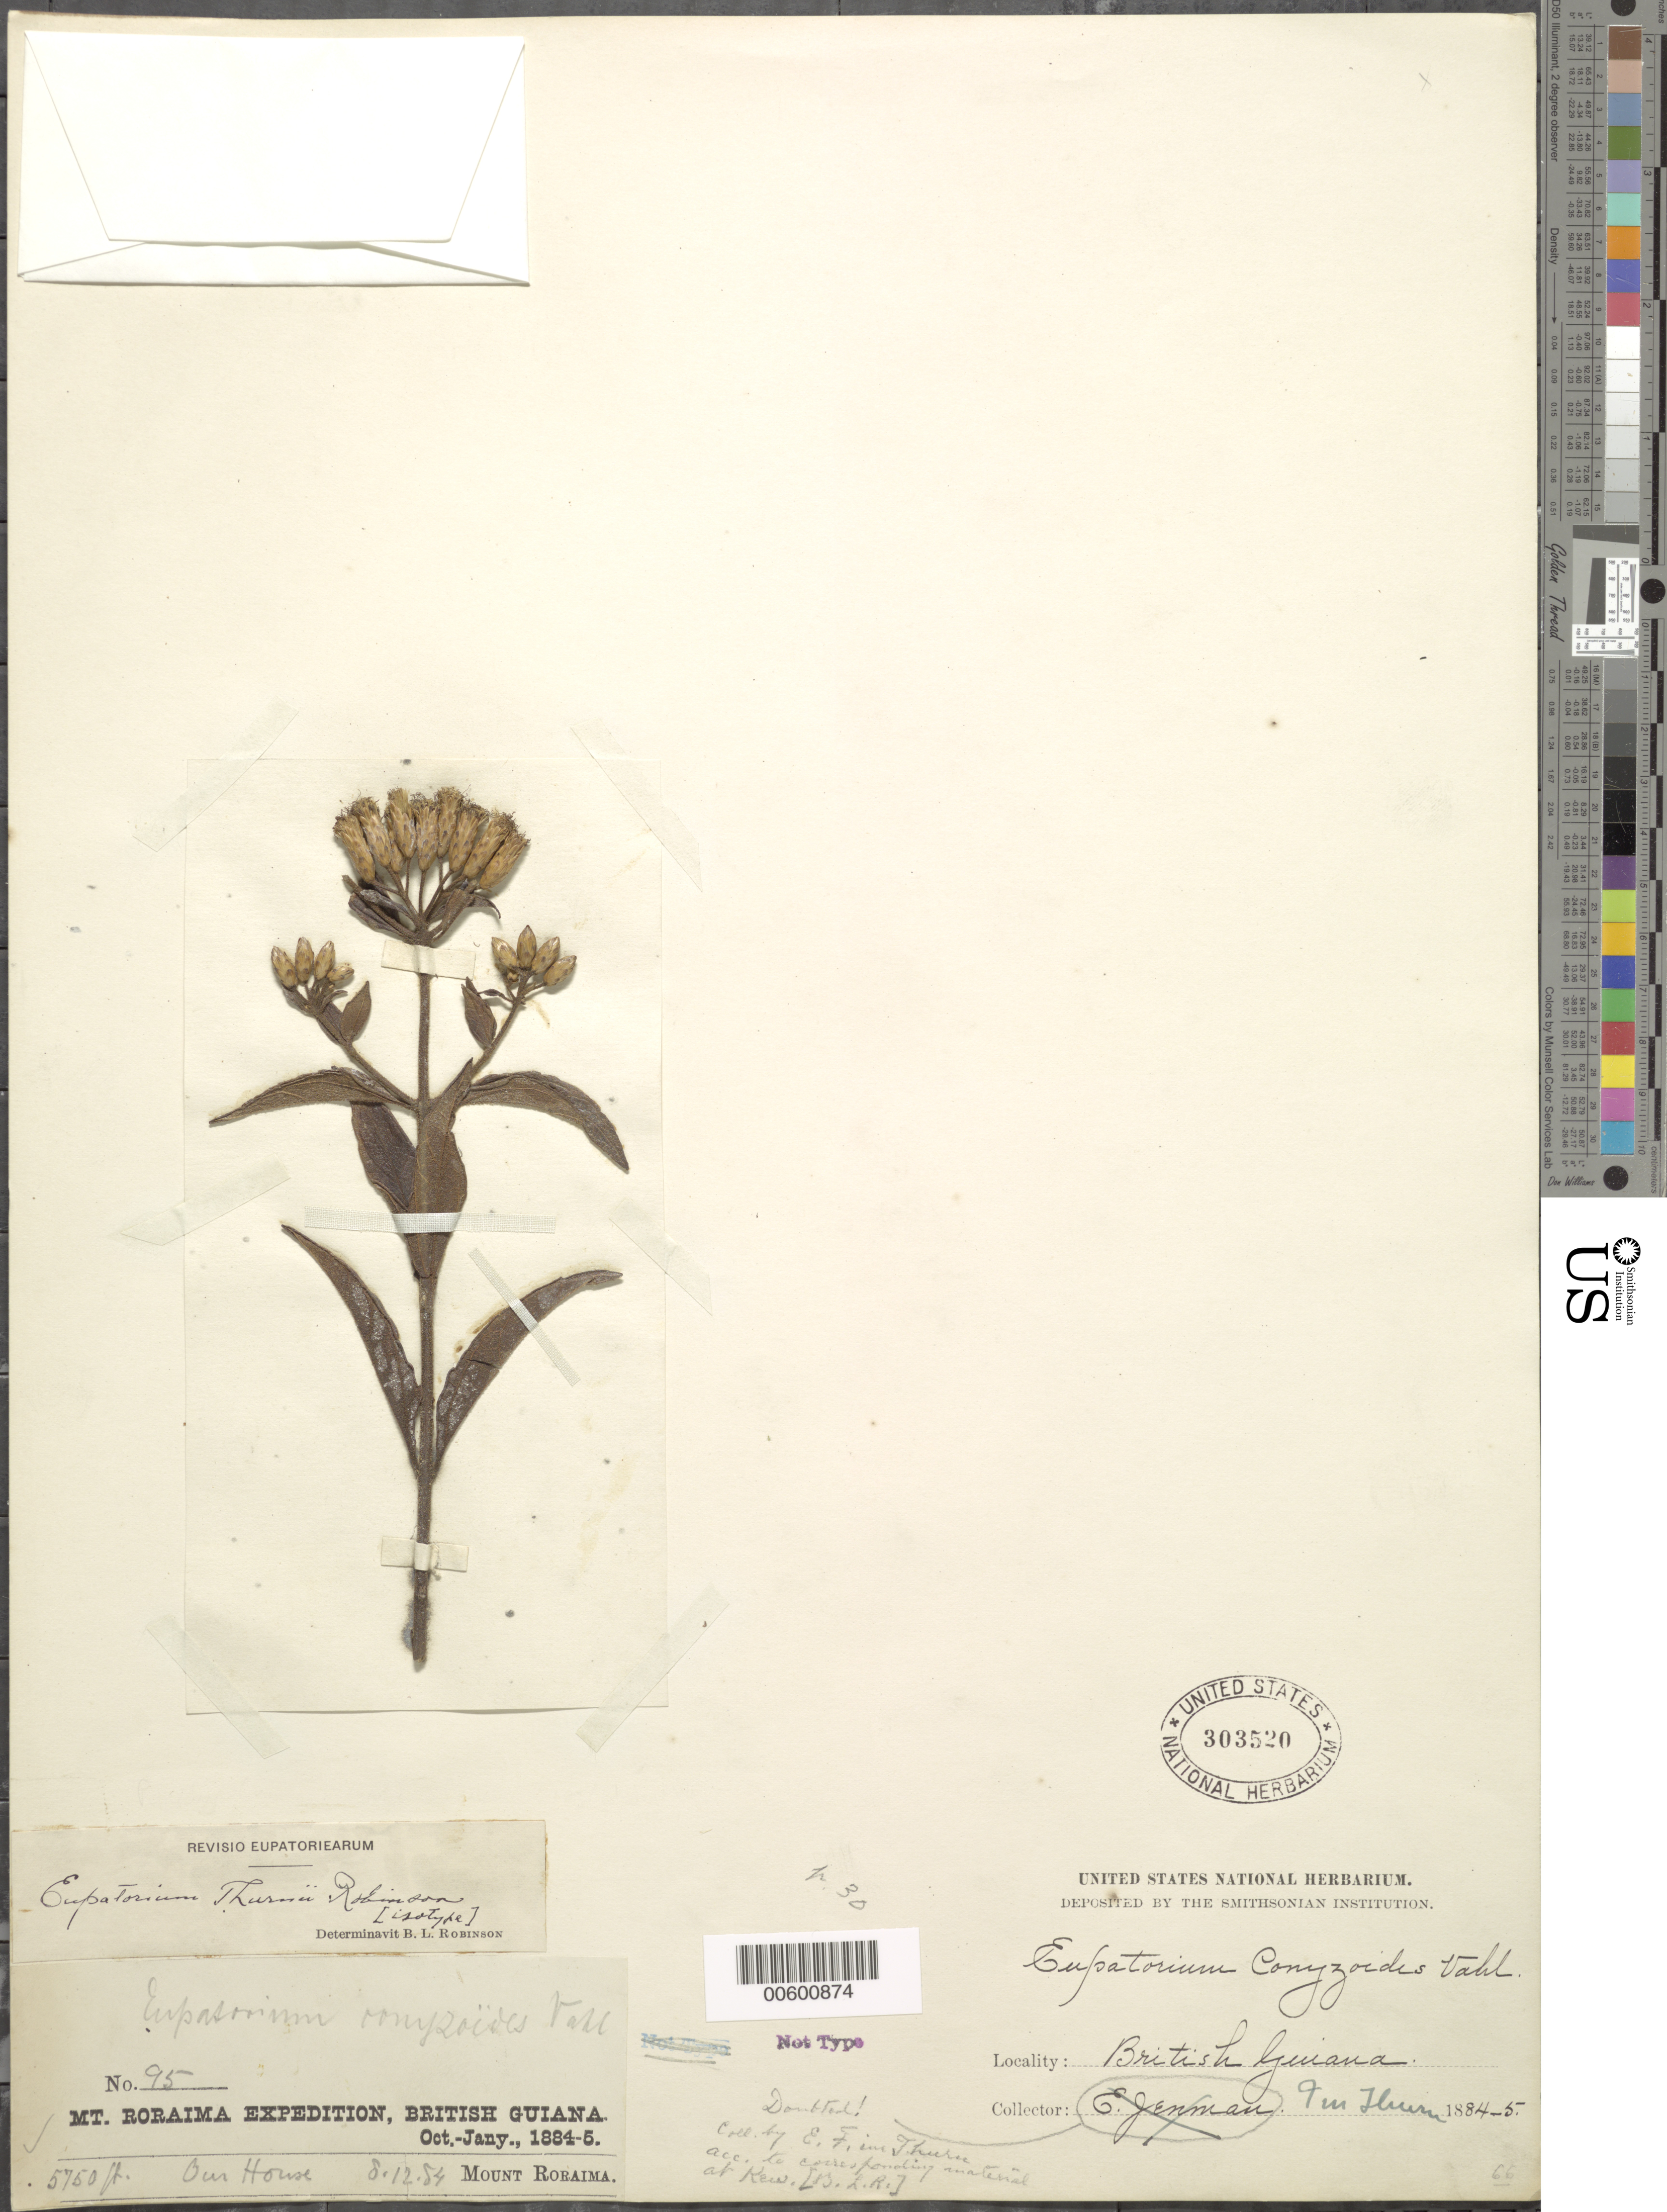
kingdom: Plantae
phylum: Tracheophyta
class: Magnoliopsida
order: Asterales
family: Asteraceae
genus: Chromolaena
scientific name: Chromolaena thurnii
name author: (B.L. Rob.) R.M. King & H. Rob.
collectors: E. F. im Thurn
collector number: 95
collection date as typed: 8 December 1884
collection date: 1884-12-08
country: Guyana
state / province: Cuyuni-Mazaruni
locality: Mt. Roraima, "Our House"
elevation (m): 1753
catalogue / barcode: US 303520